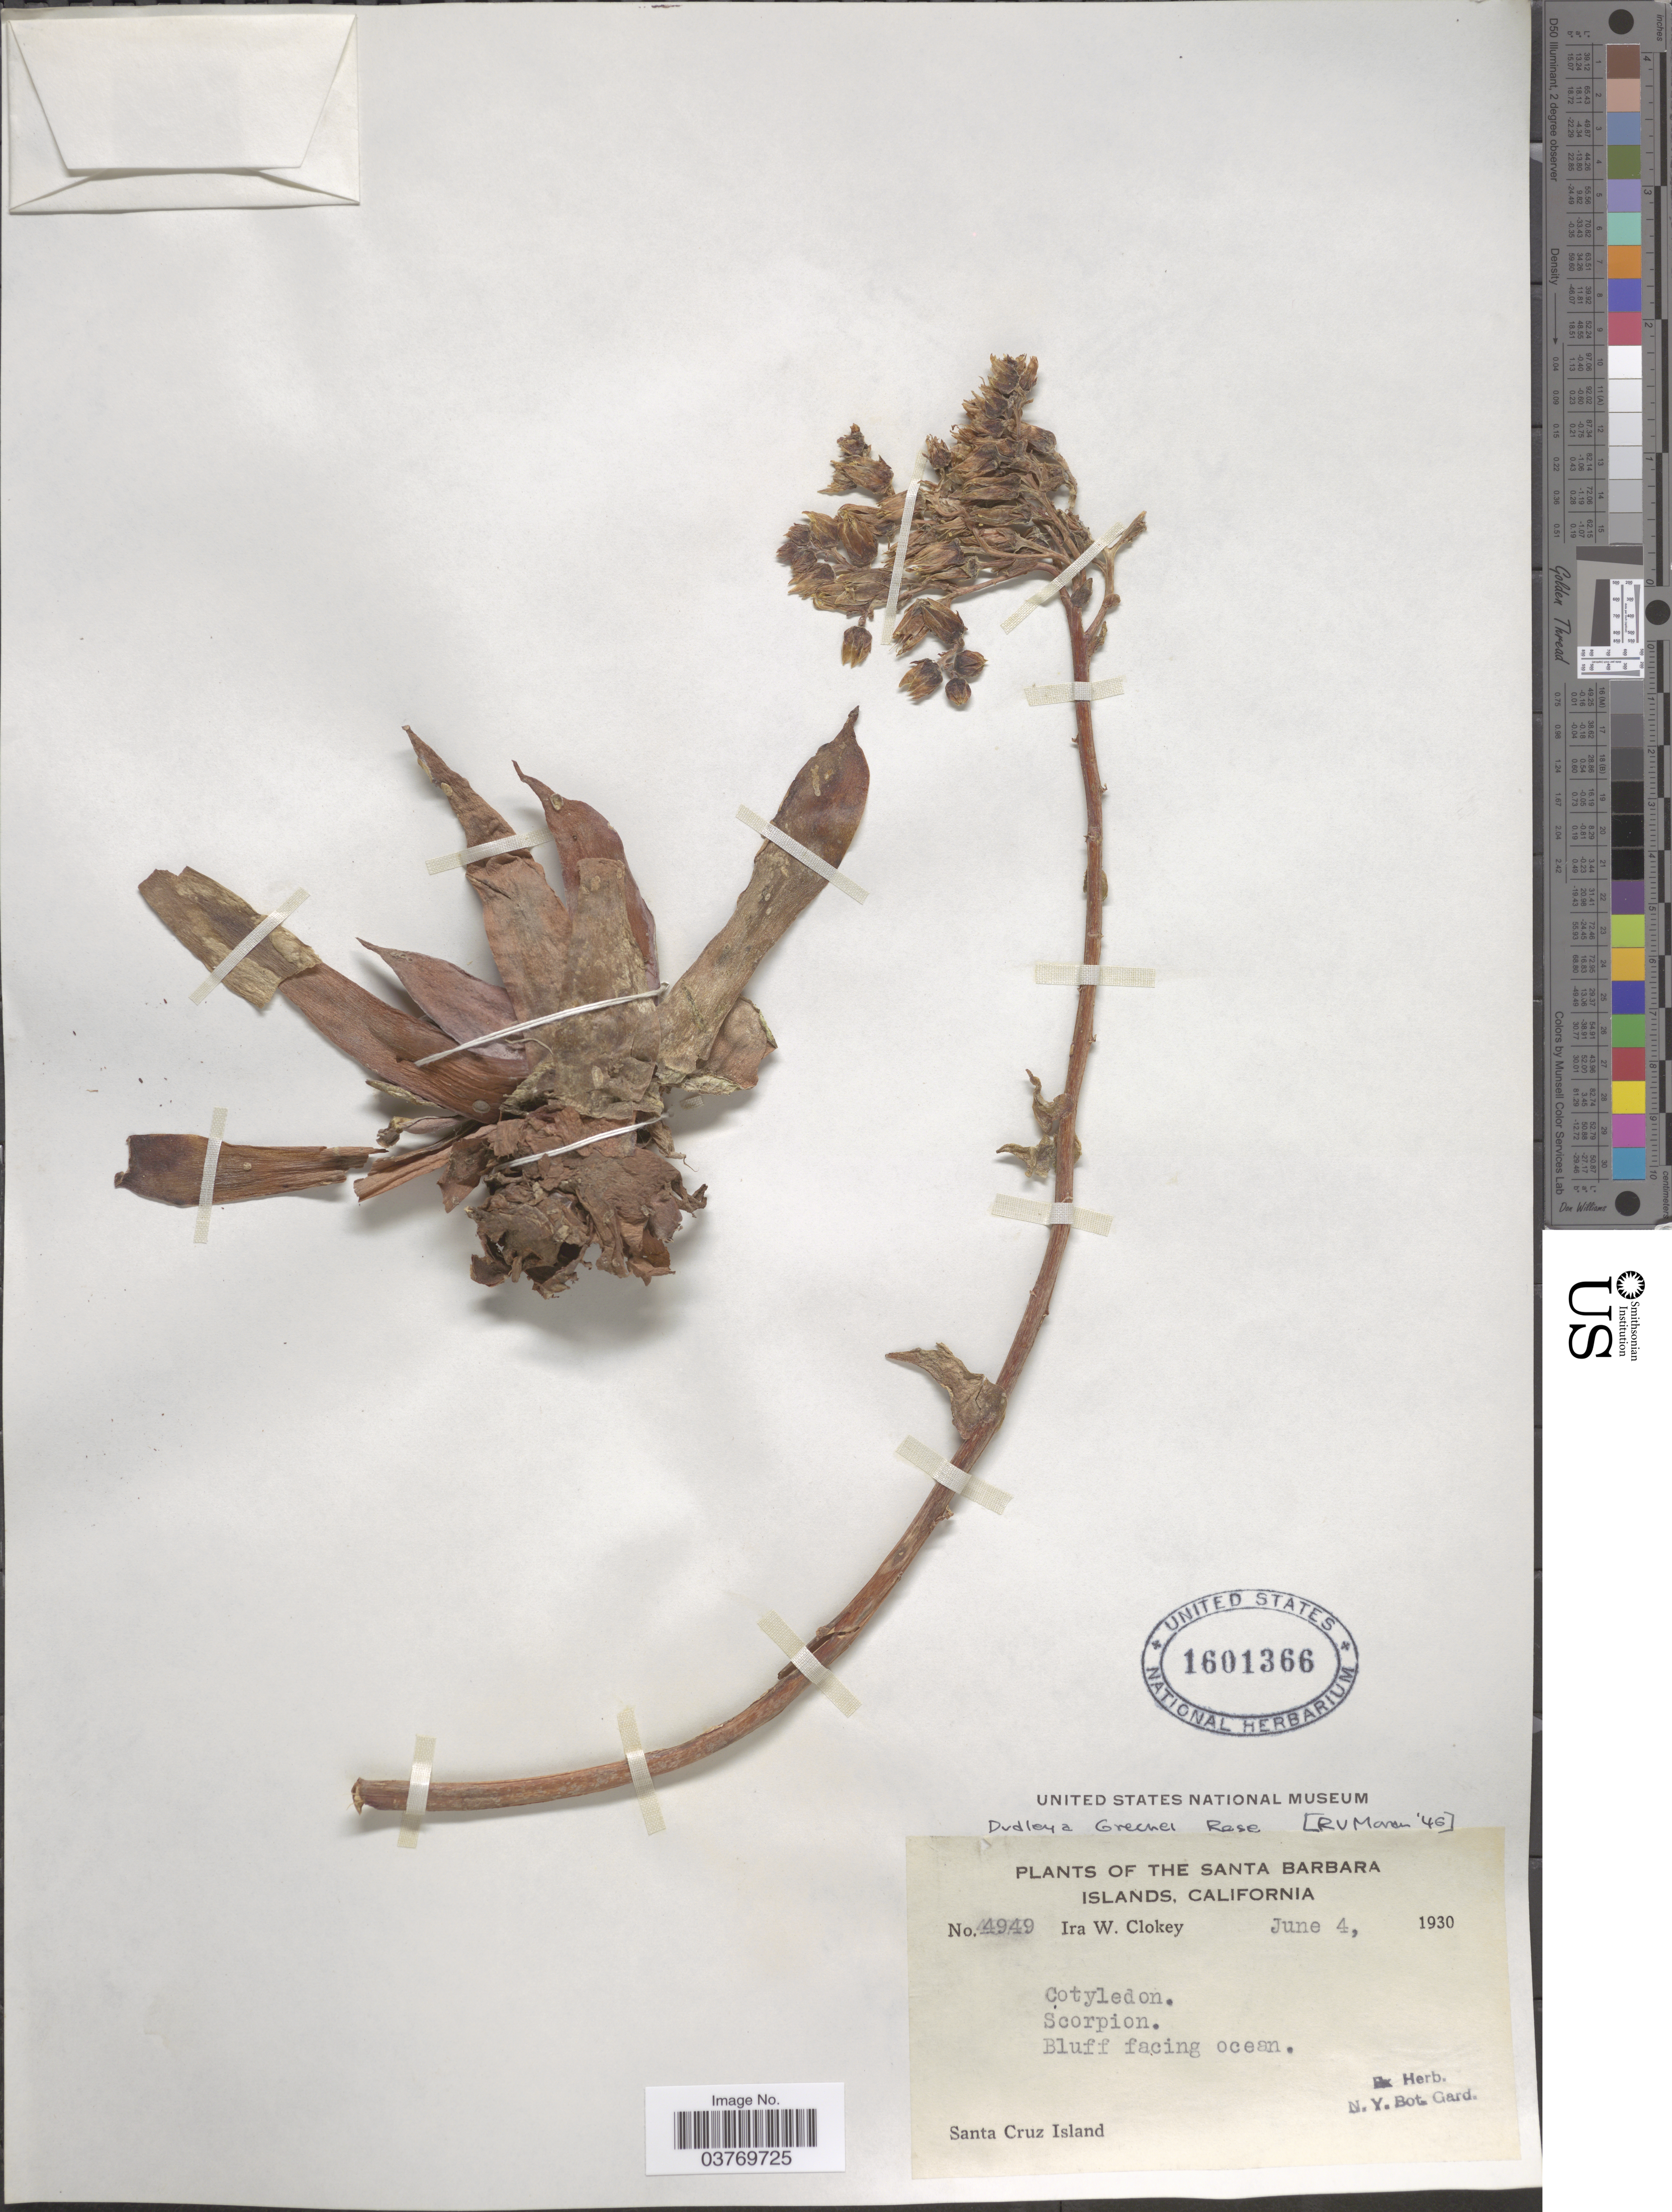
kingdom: Plantae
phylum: Tracheophyta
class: Magnoliopsida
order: Saxifragales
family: Crassulaceae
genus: Dudleya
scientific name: Dudleya greenei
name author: Rose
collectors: I. W. Clokey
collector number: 4949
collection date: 1930-06-04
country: United States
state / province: California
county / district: Santa Barbara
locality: Santa Barbara Islands. Scorpion. Bluff facing ocean. Santa Cruz Island.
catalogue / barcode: US 1601366